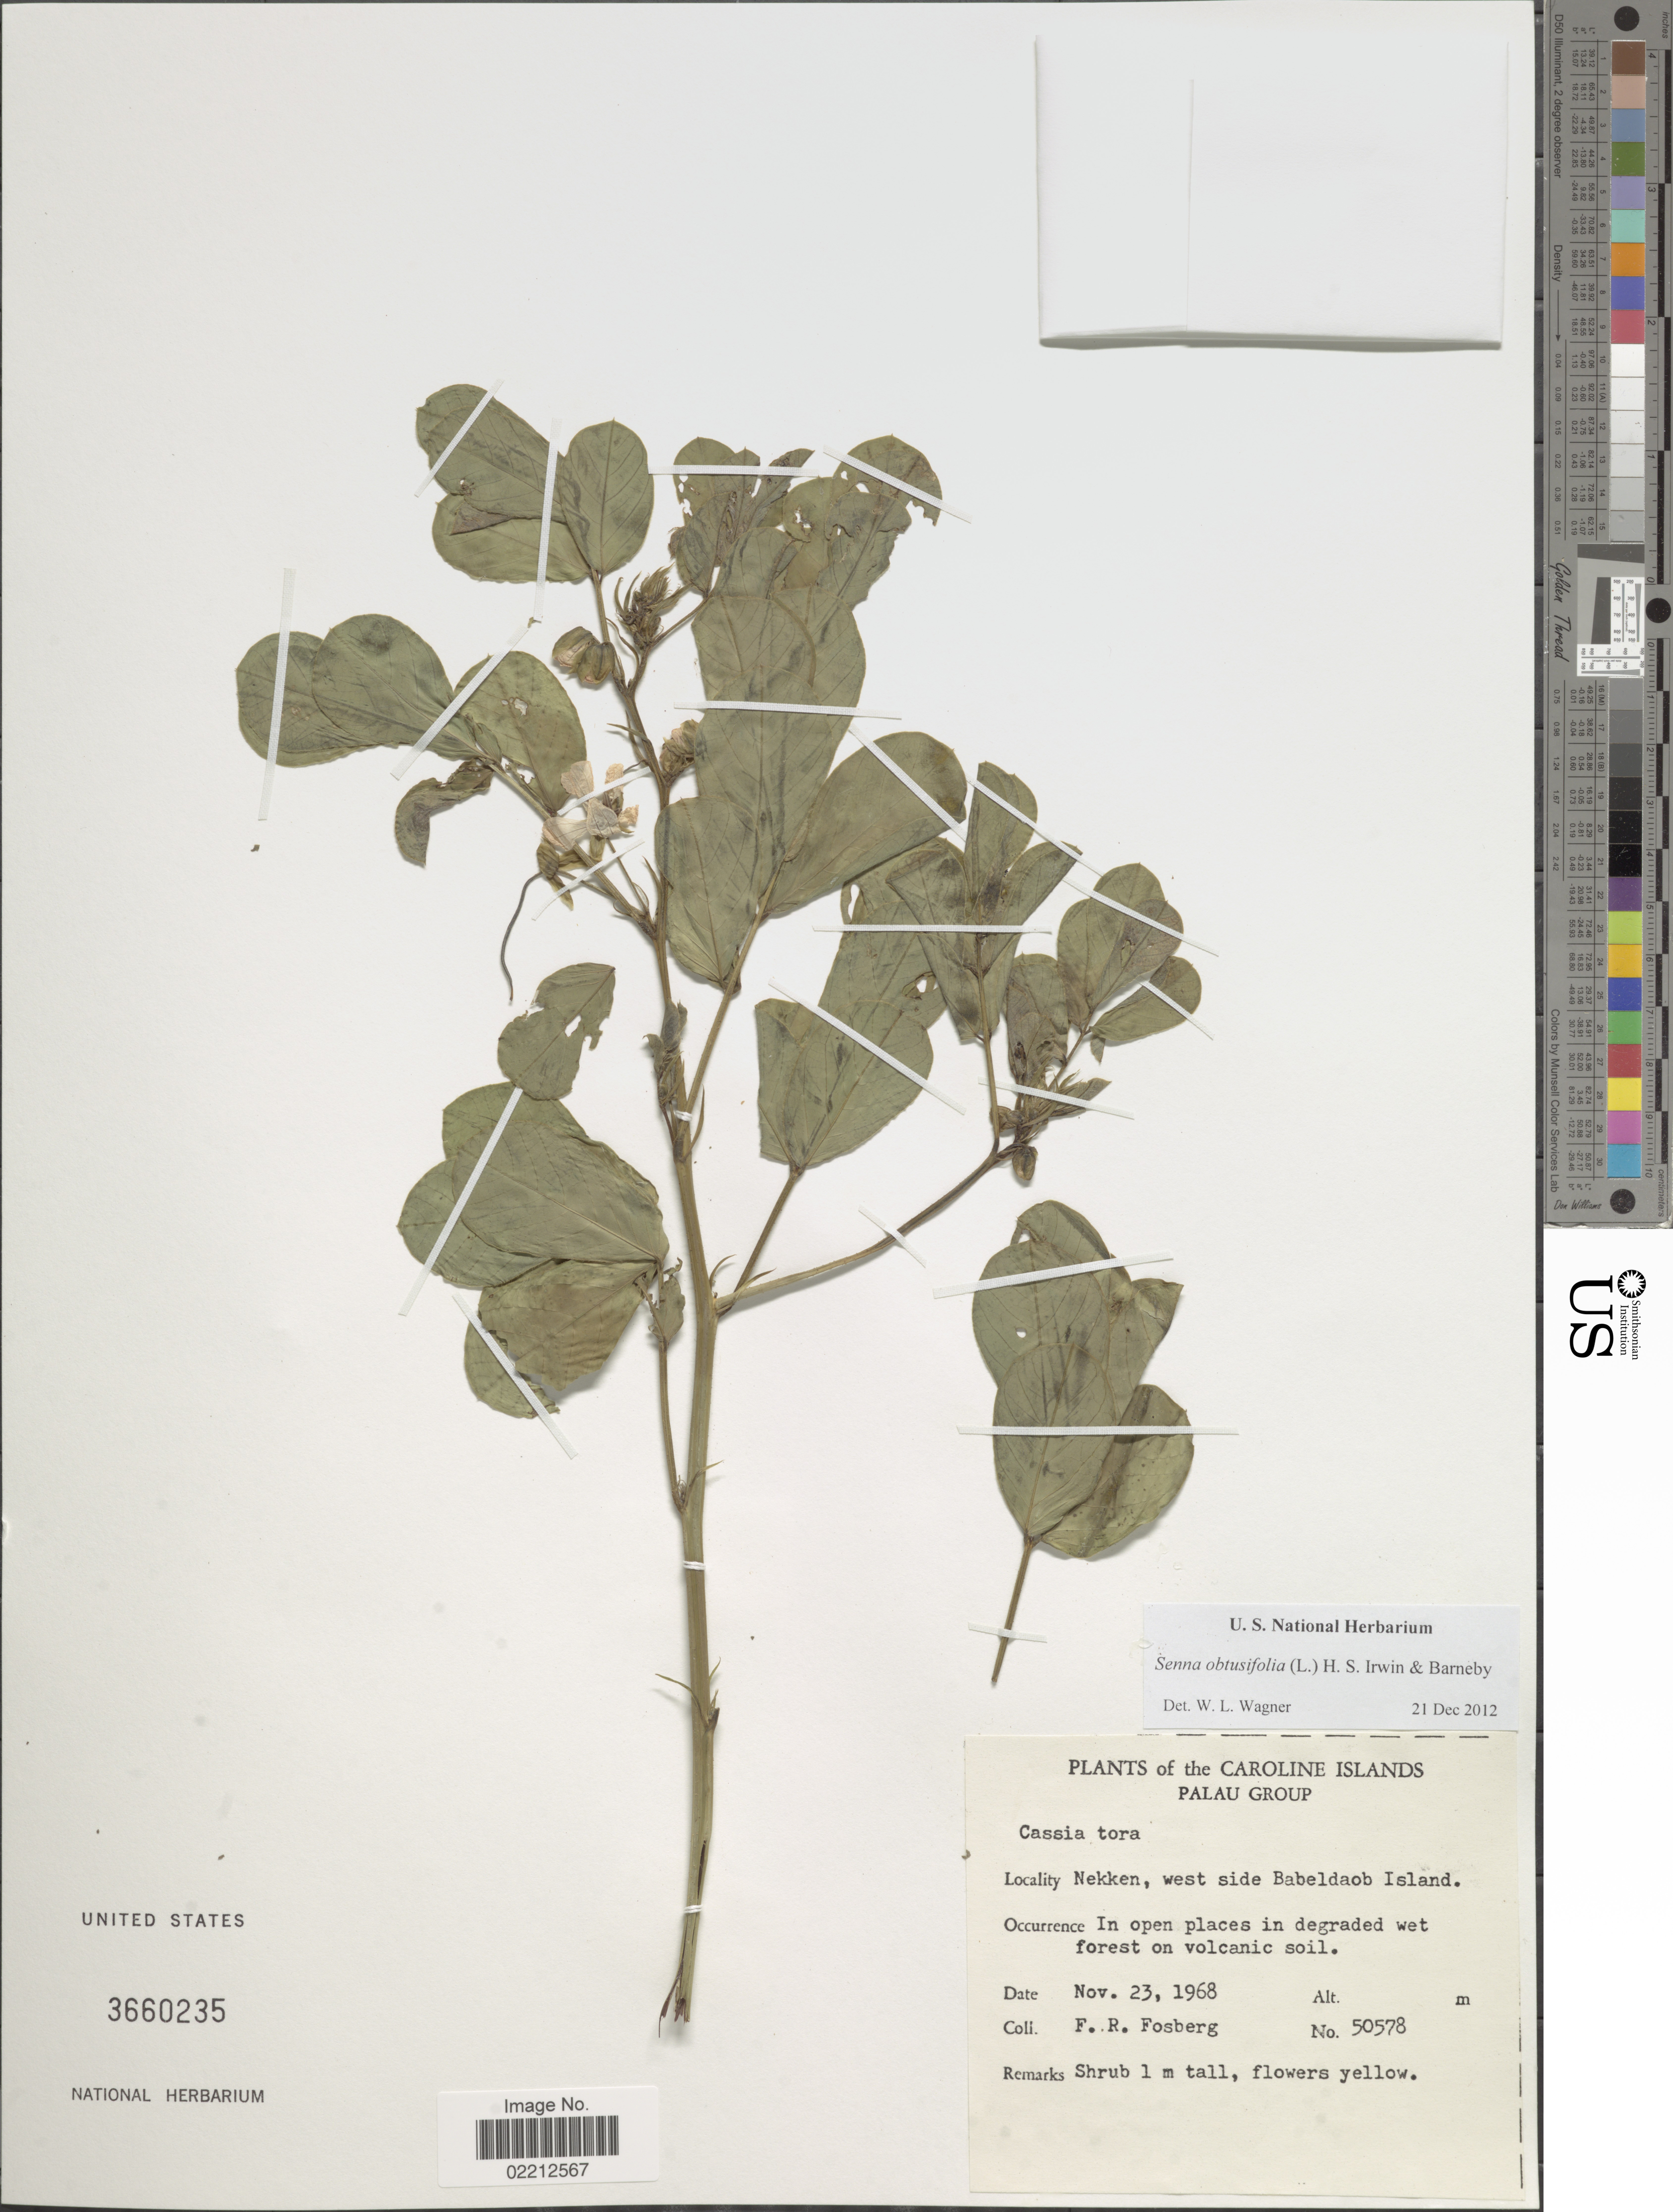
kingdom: Plantae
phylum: Tracheophyta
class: Magnoliopsida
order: Fabales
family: Fabaceae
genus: Senna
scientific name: Senna tora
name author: (L.) Roxb.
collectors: F. R. Fosberg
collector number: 50578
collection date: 1968-11-23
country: Palau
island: Babeldaob [Babelthuap]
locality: Caroline Islands, Palau Group, Nekken, west side Babeldaob Island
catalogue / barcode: US 3660235